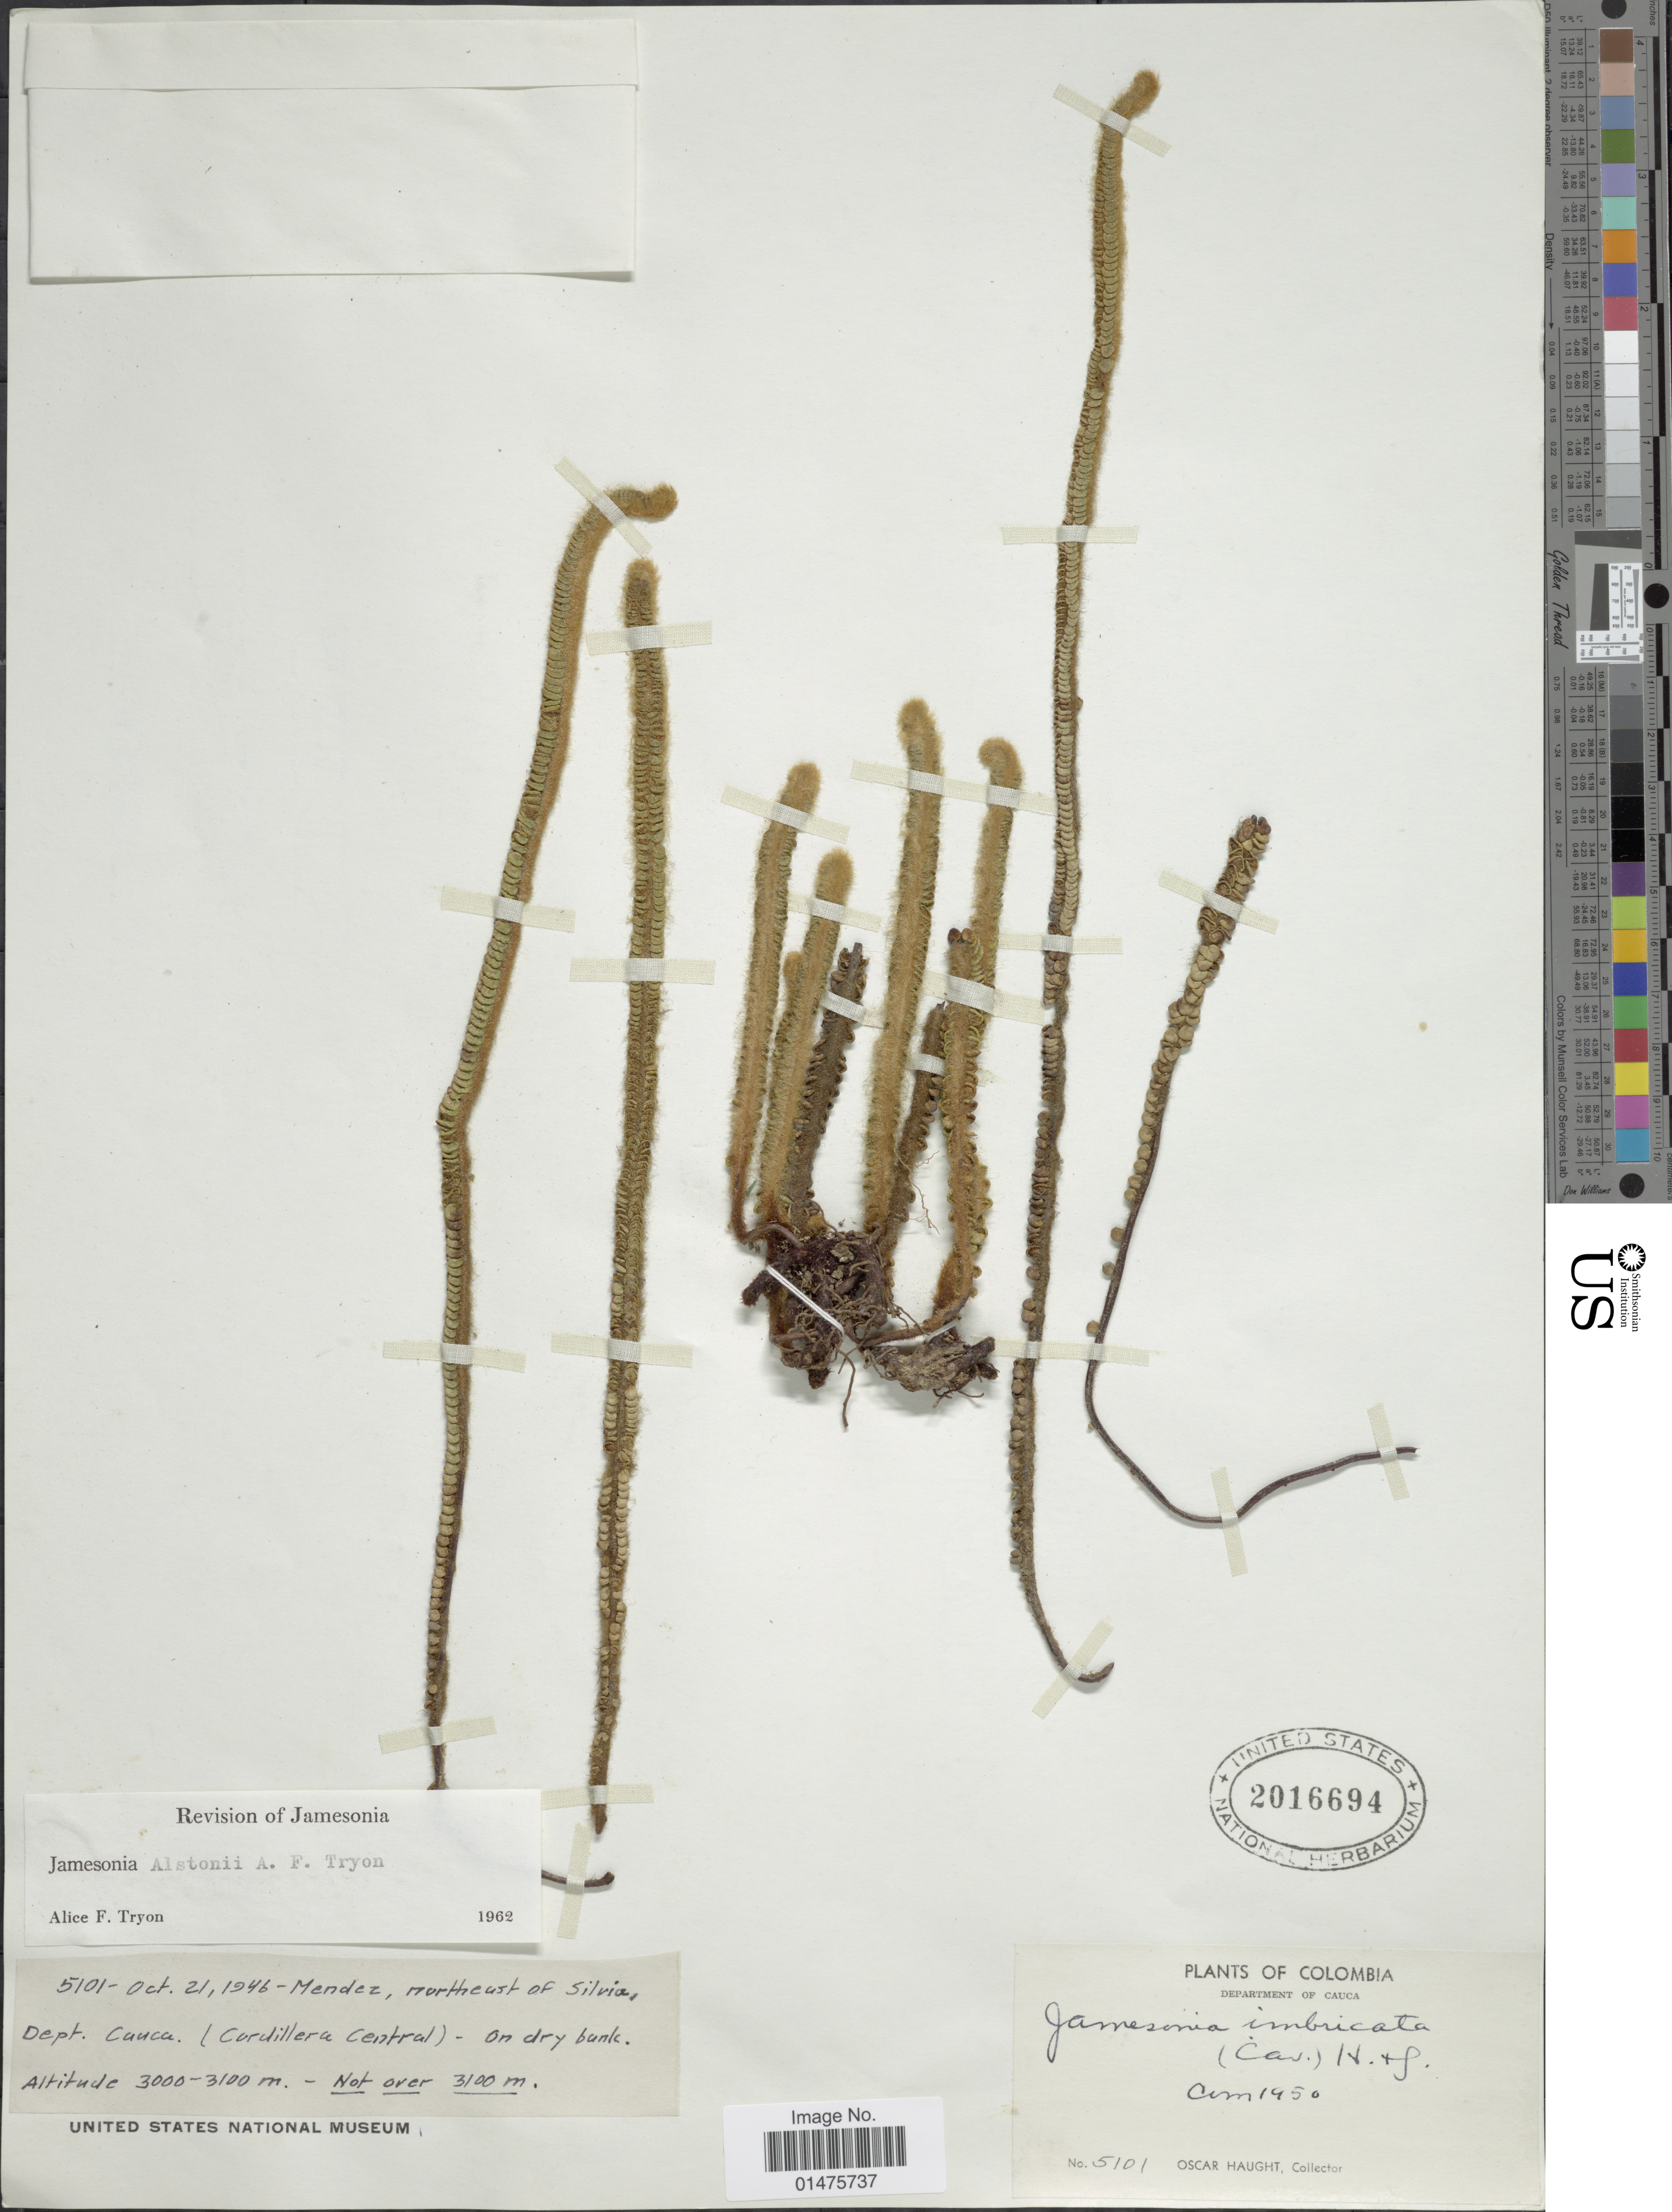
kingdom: Plantae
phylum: Tracheophyta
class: Polypodiopsida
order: Polypodiales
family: Pteridaceae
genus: Jamesonia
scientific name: Jamesonia alstonii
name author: A.F. Tryon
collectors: O. L. Haught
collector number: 5101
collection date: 1946-10-21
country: Colombia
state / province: Valle del Cauca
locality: Department of cauca (Cordillera Central)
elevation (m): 3000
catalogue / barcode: US 2016694